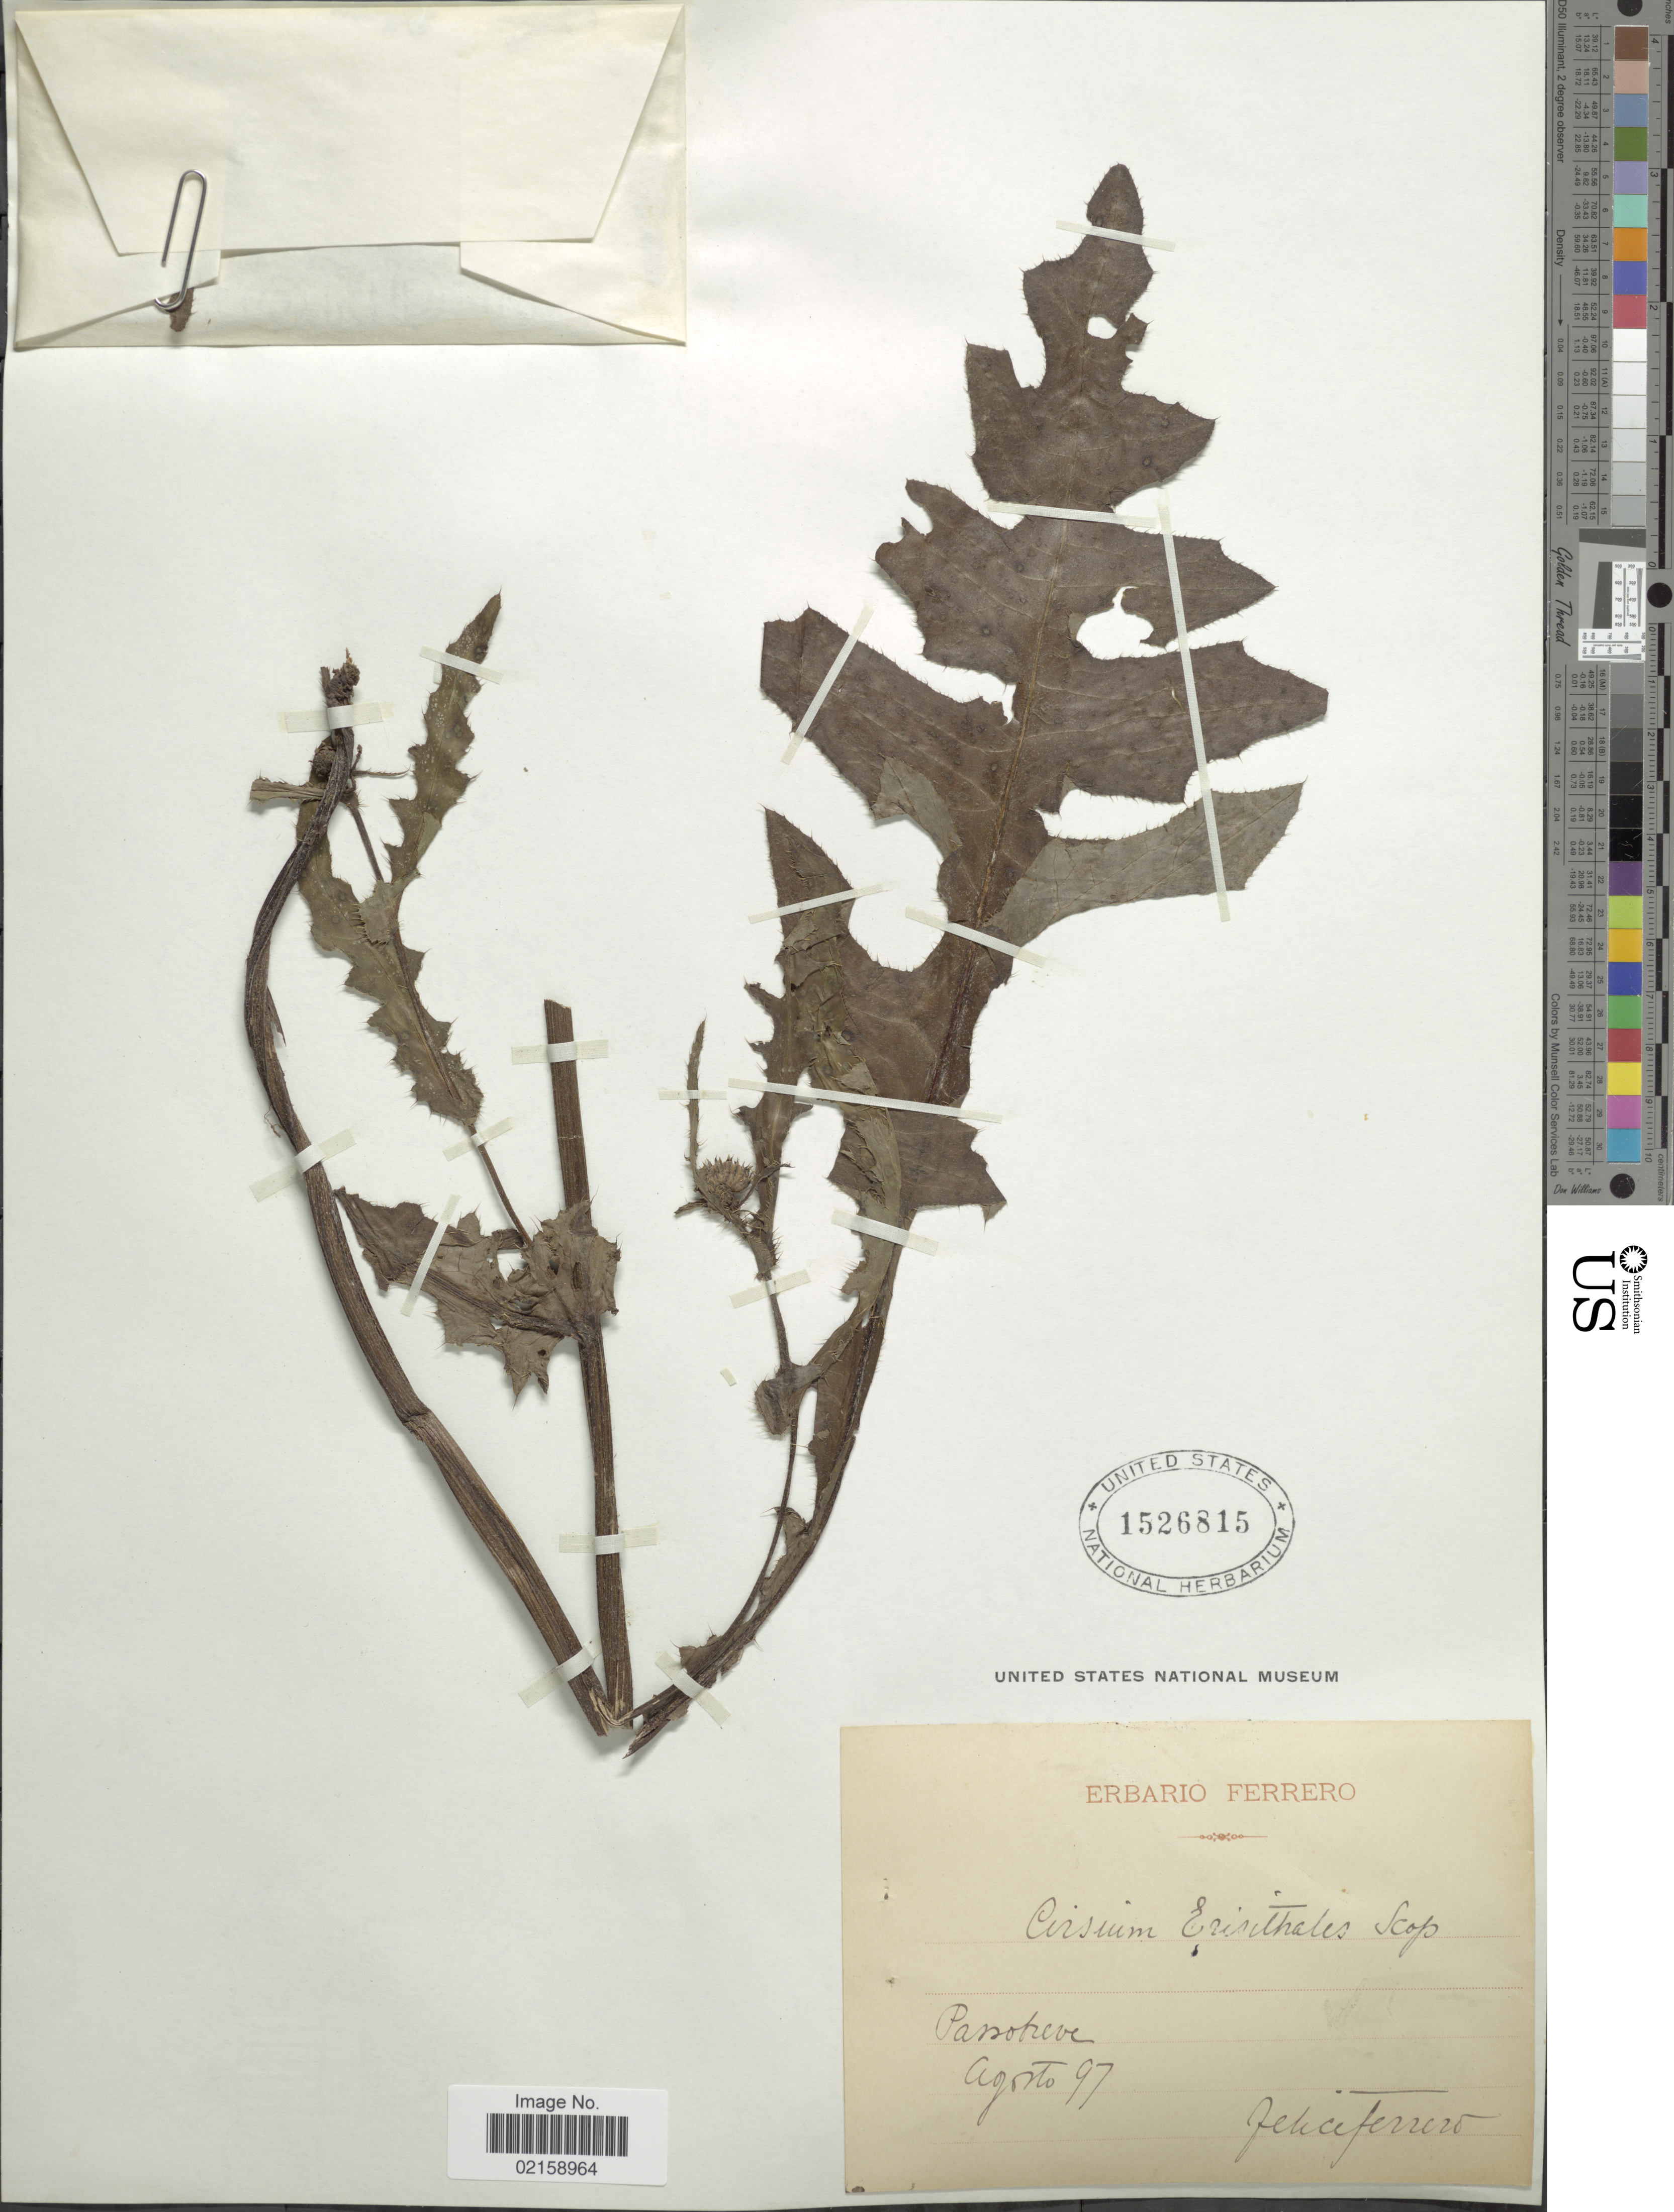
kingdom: Plantae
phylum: Tracheophyta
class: Magnoliopsida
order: Asterales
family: Asteraceae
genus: Cirsium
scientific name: Cirsium erisithales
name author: (Jacq.) Scop.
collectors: F. Ferrero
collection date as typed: Transcribed d/m/y: /8/97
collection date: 1897-08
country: Italy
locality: Passotreve. [interpreted]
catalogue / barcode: US 1526815